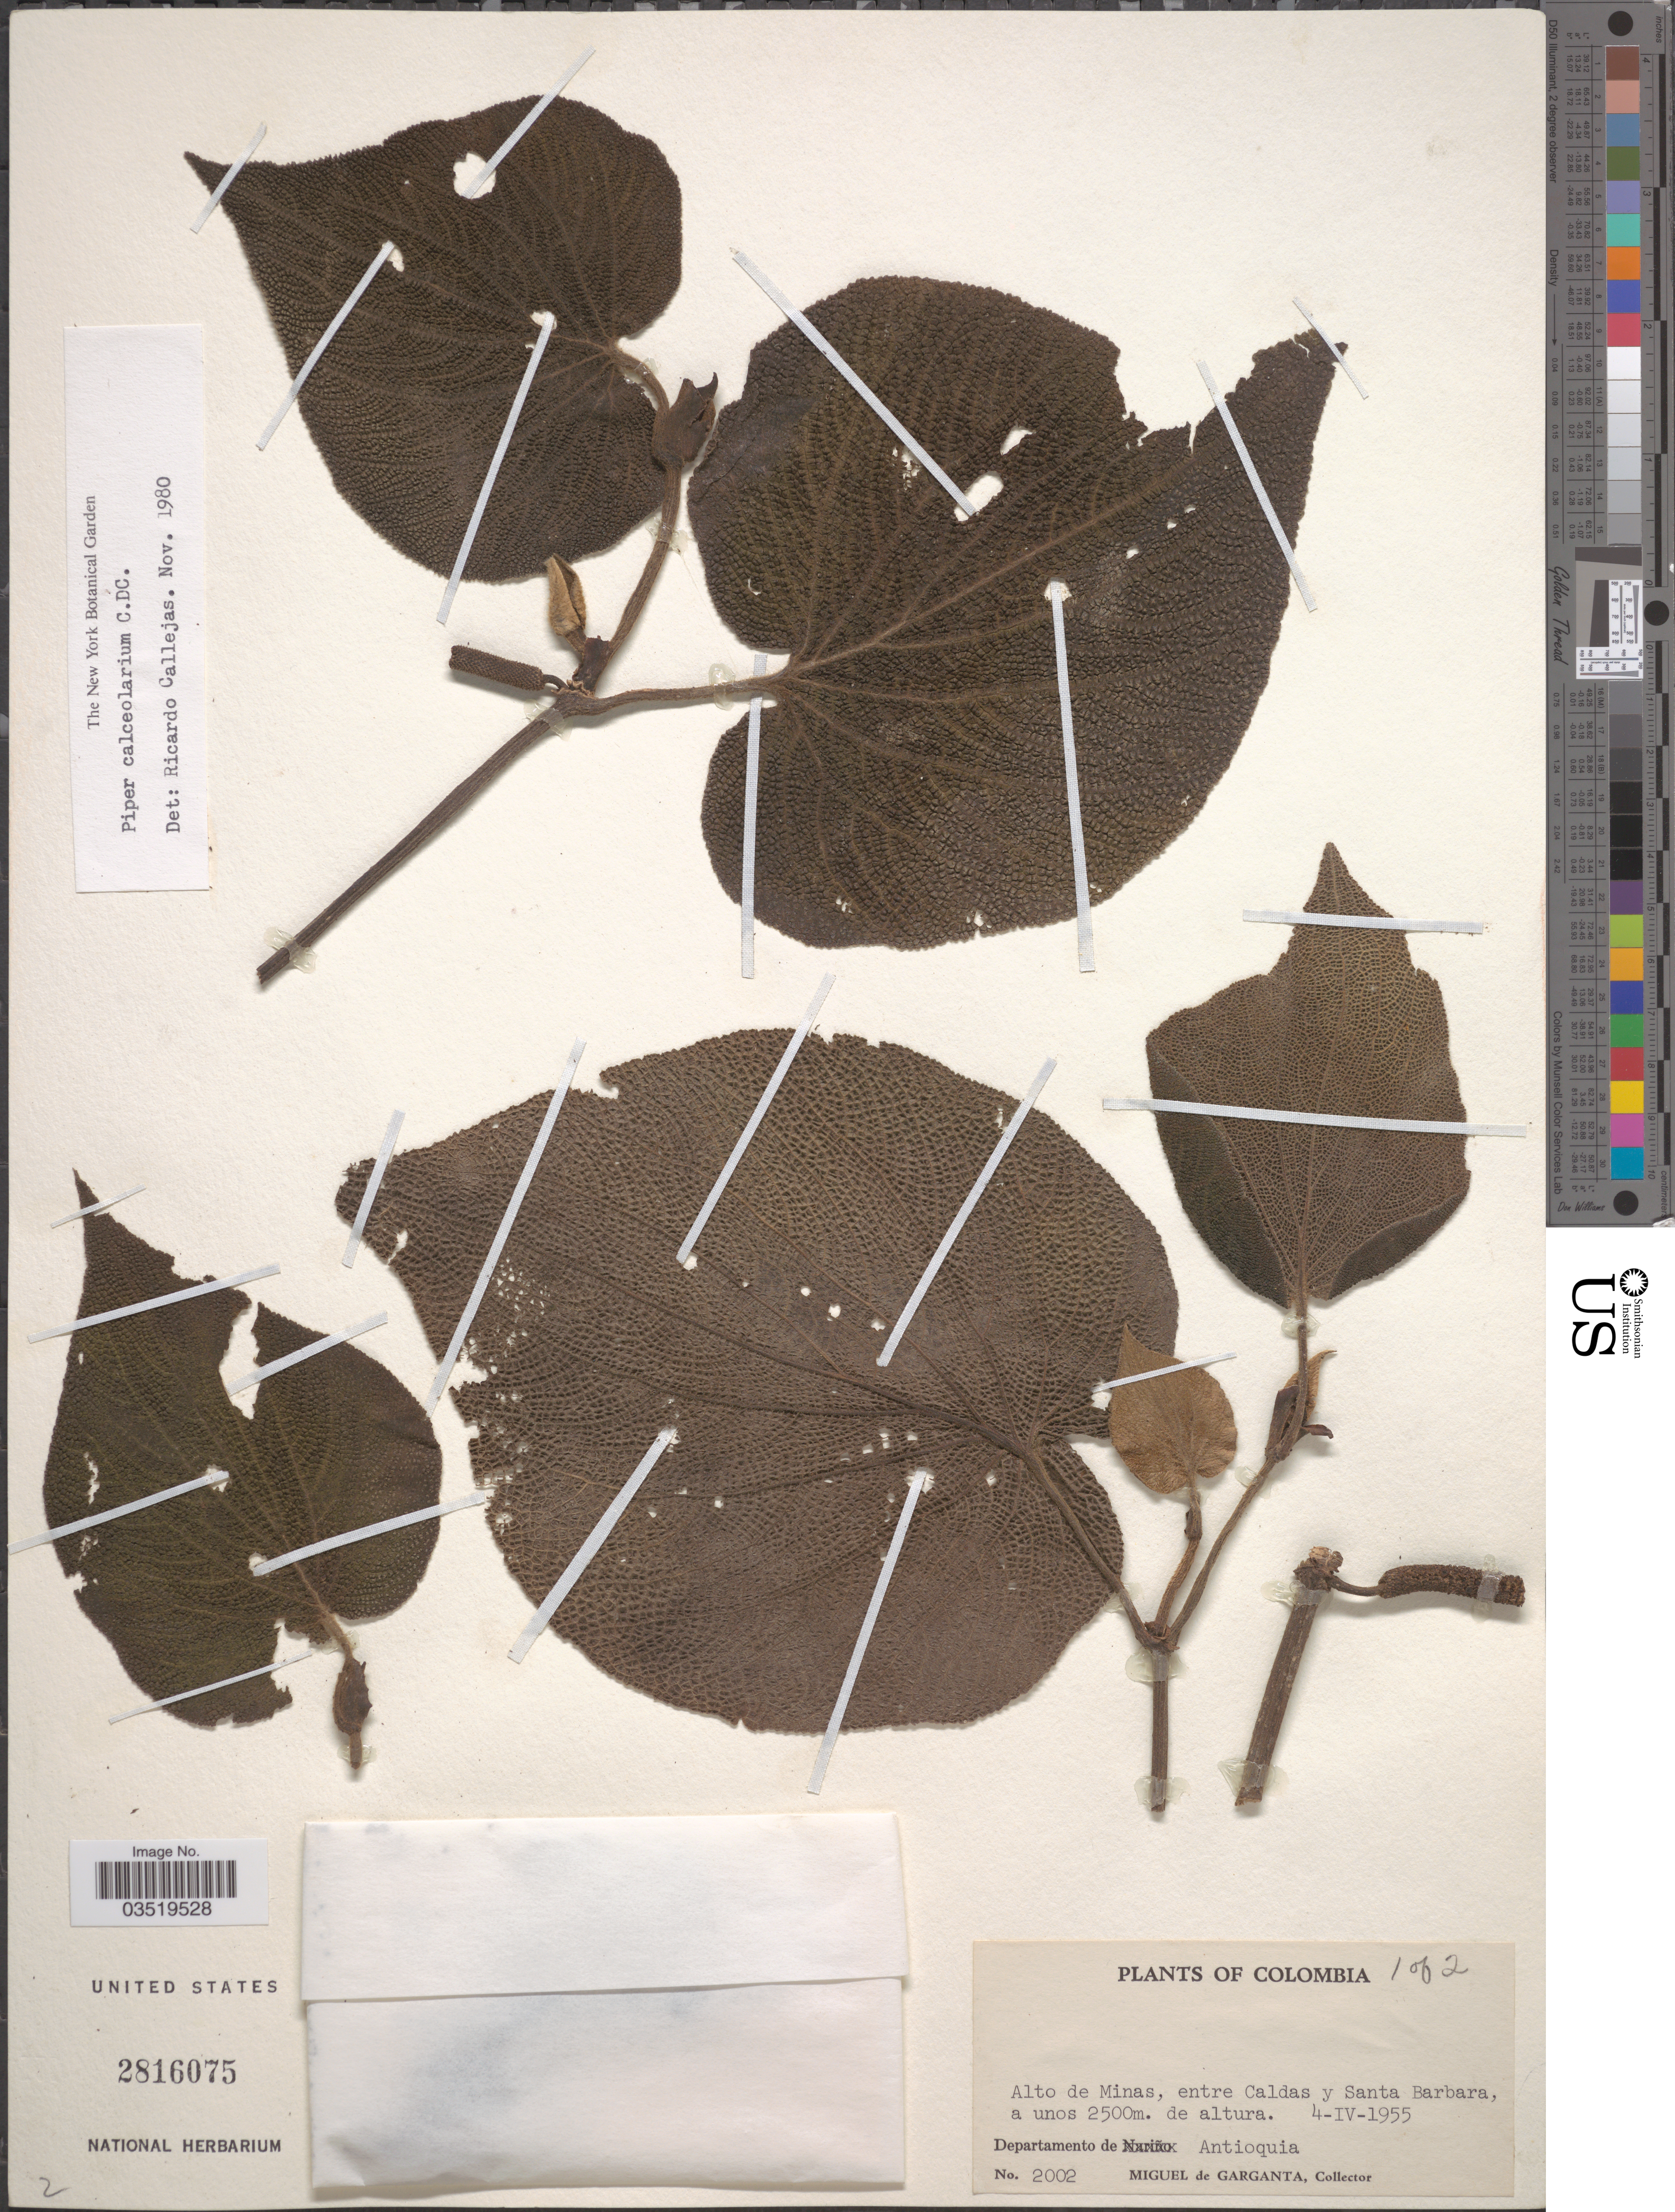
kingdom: Plantae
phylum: Tracheophyta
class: Magnoliopsida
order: Piperales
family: Piperaceae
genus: Piper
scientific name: Piper calceolarium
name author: C. DC.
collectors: M. Garganta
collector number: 2002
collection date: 1955-04-04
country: Colombia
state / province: Antioquia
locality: Alto de Minas, entre Caldas y Santa Barbara. Departamento de Antioquia.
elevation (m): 2500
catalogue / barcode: US 2816075